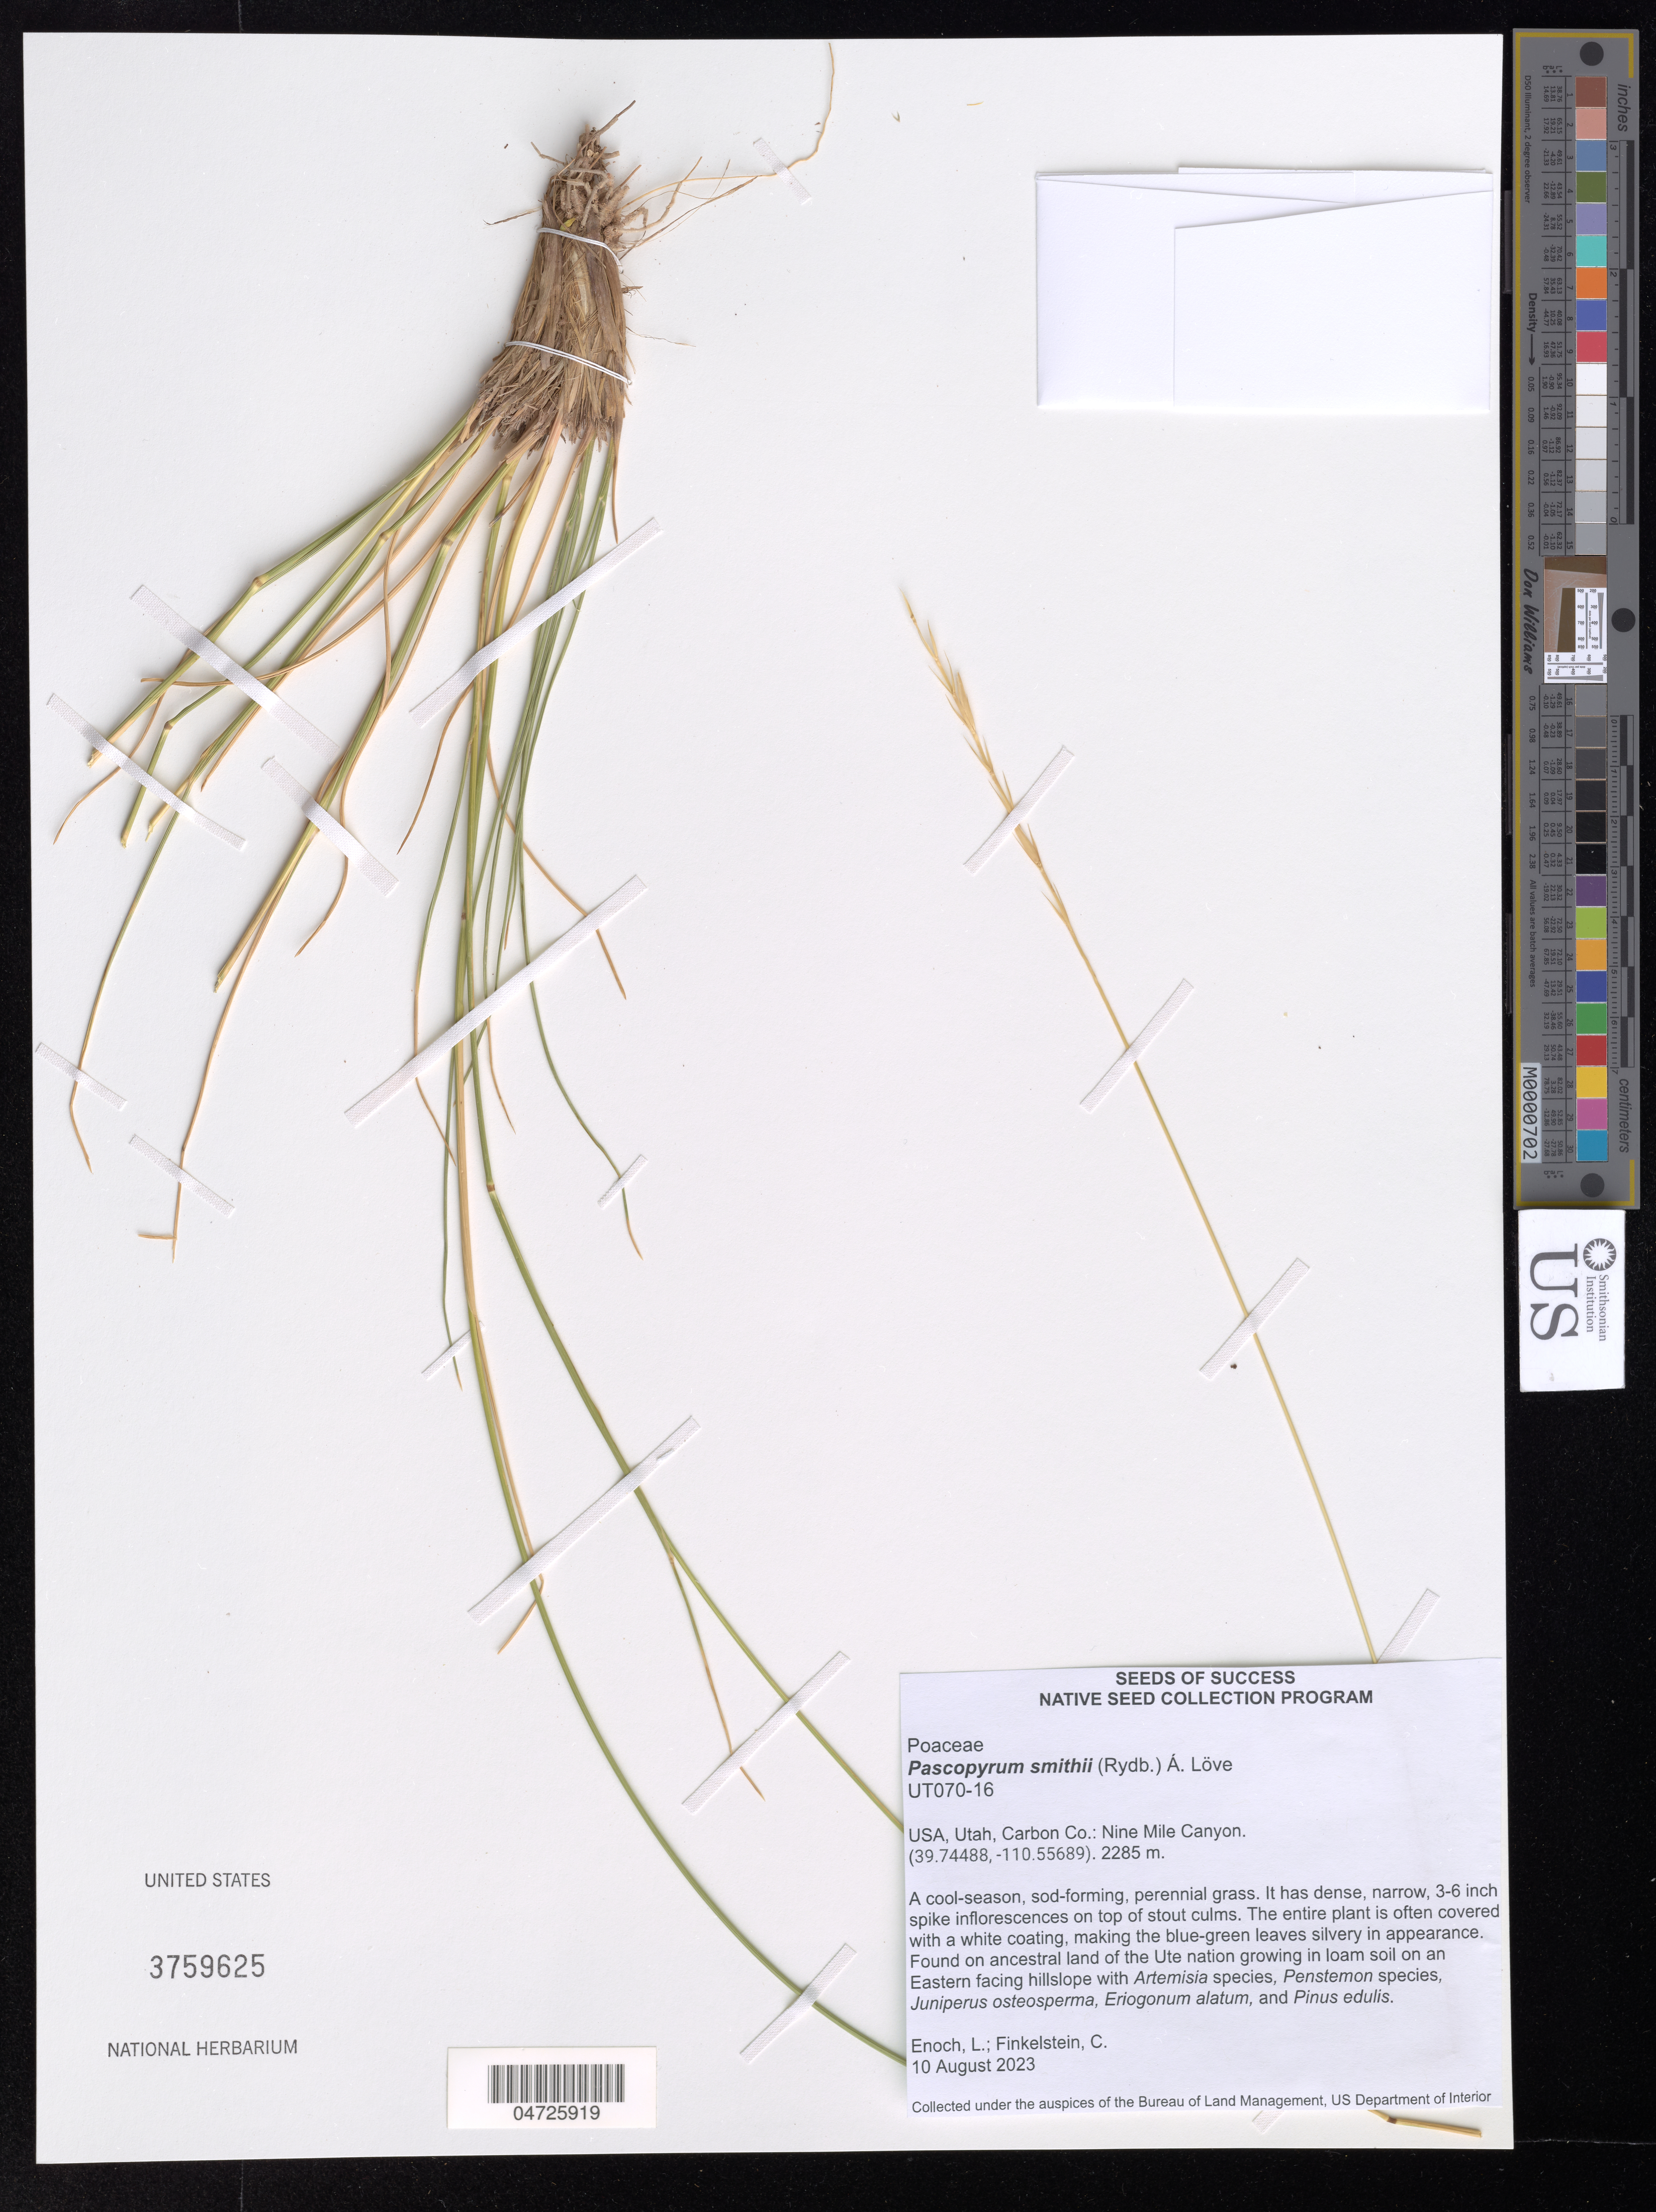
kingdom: Plantae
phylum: Tracheophyta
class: Liliopsida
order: Poales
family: Poaceae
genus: Pascopyrum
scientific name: Pascopyrum smithii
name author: (Rydb.) Barkworth & Dewey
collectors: L. Enoch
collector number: UT070-16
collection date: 2023-08-10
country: United States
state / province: Utah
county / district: Carbon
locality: Carbon Co.: Nine Mile Canyon.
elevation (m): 2285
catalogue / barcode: US 3759625